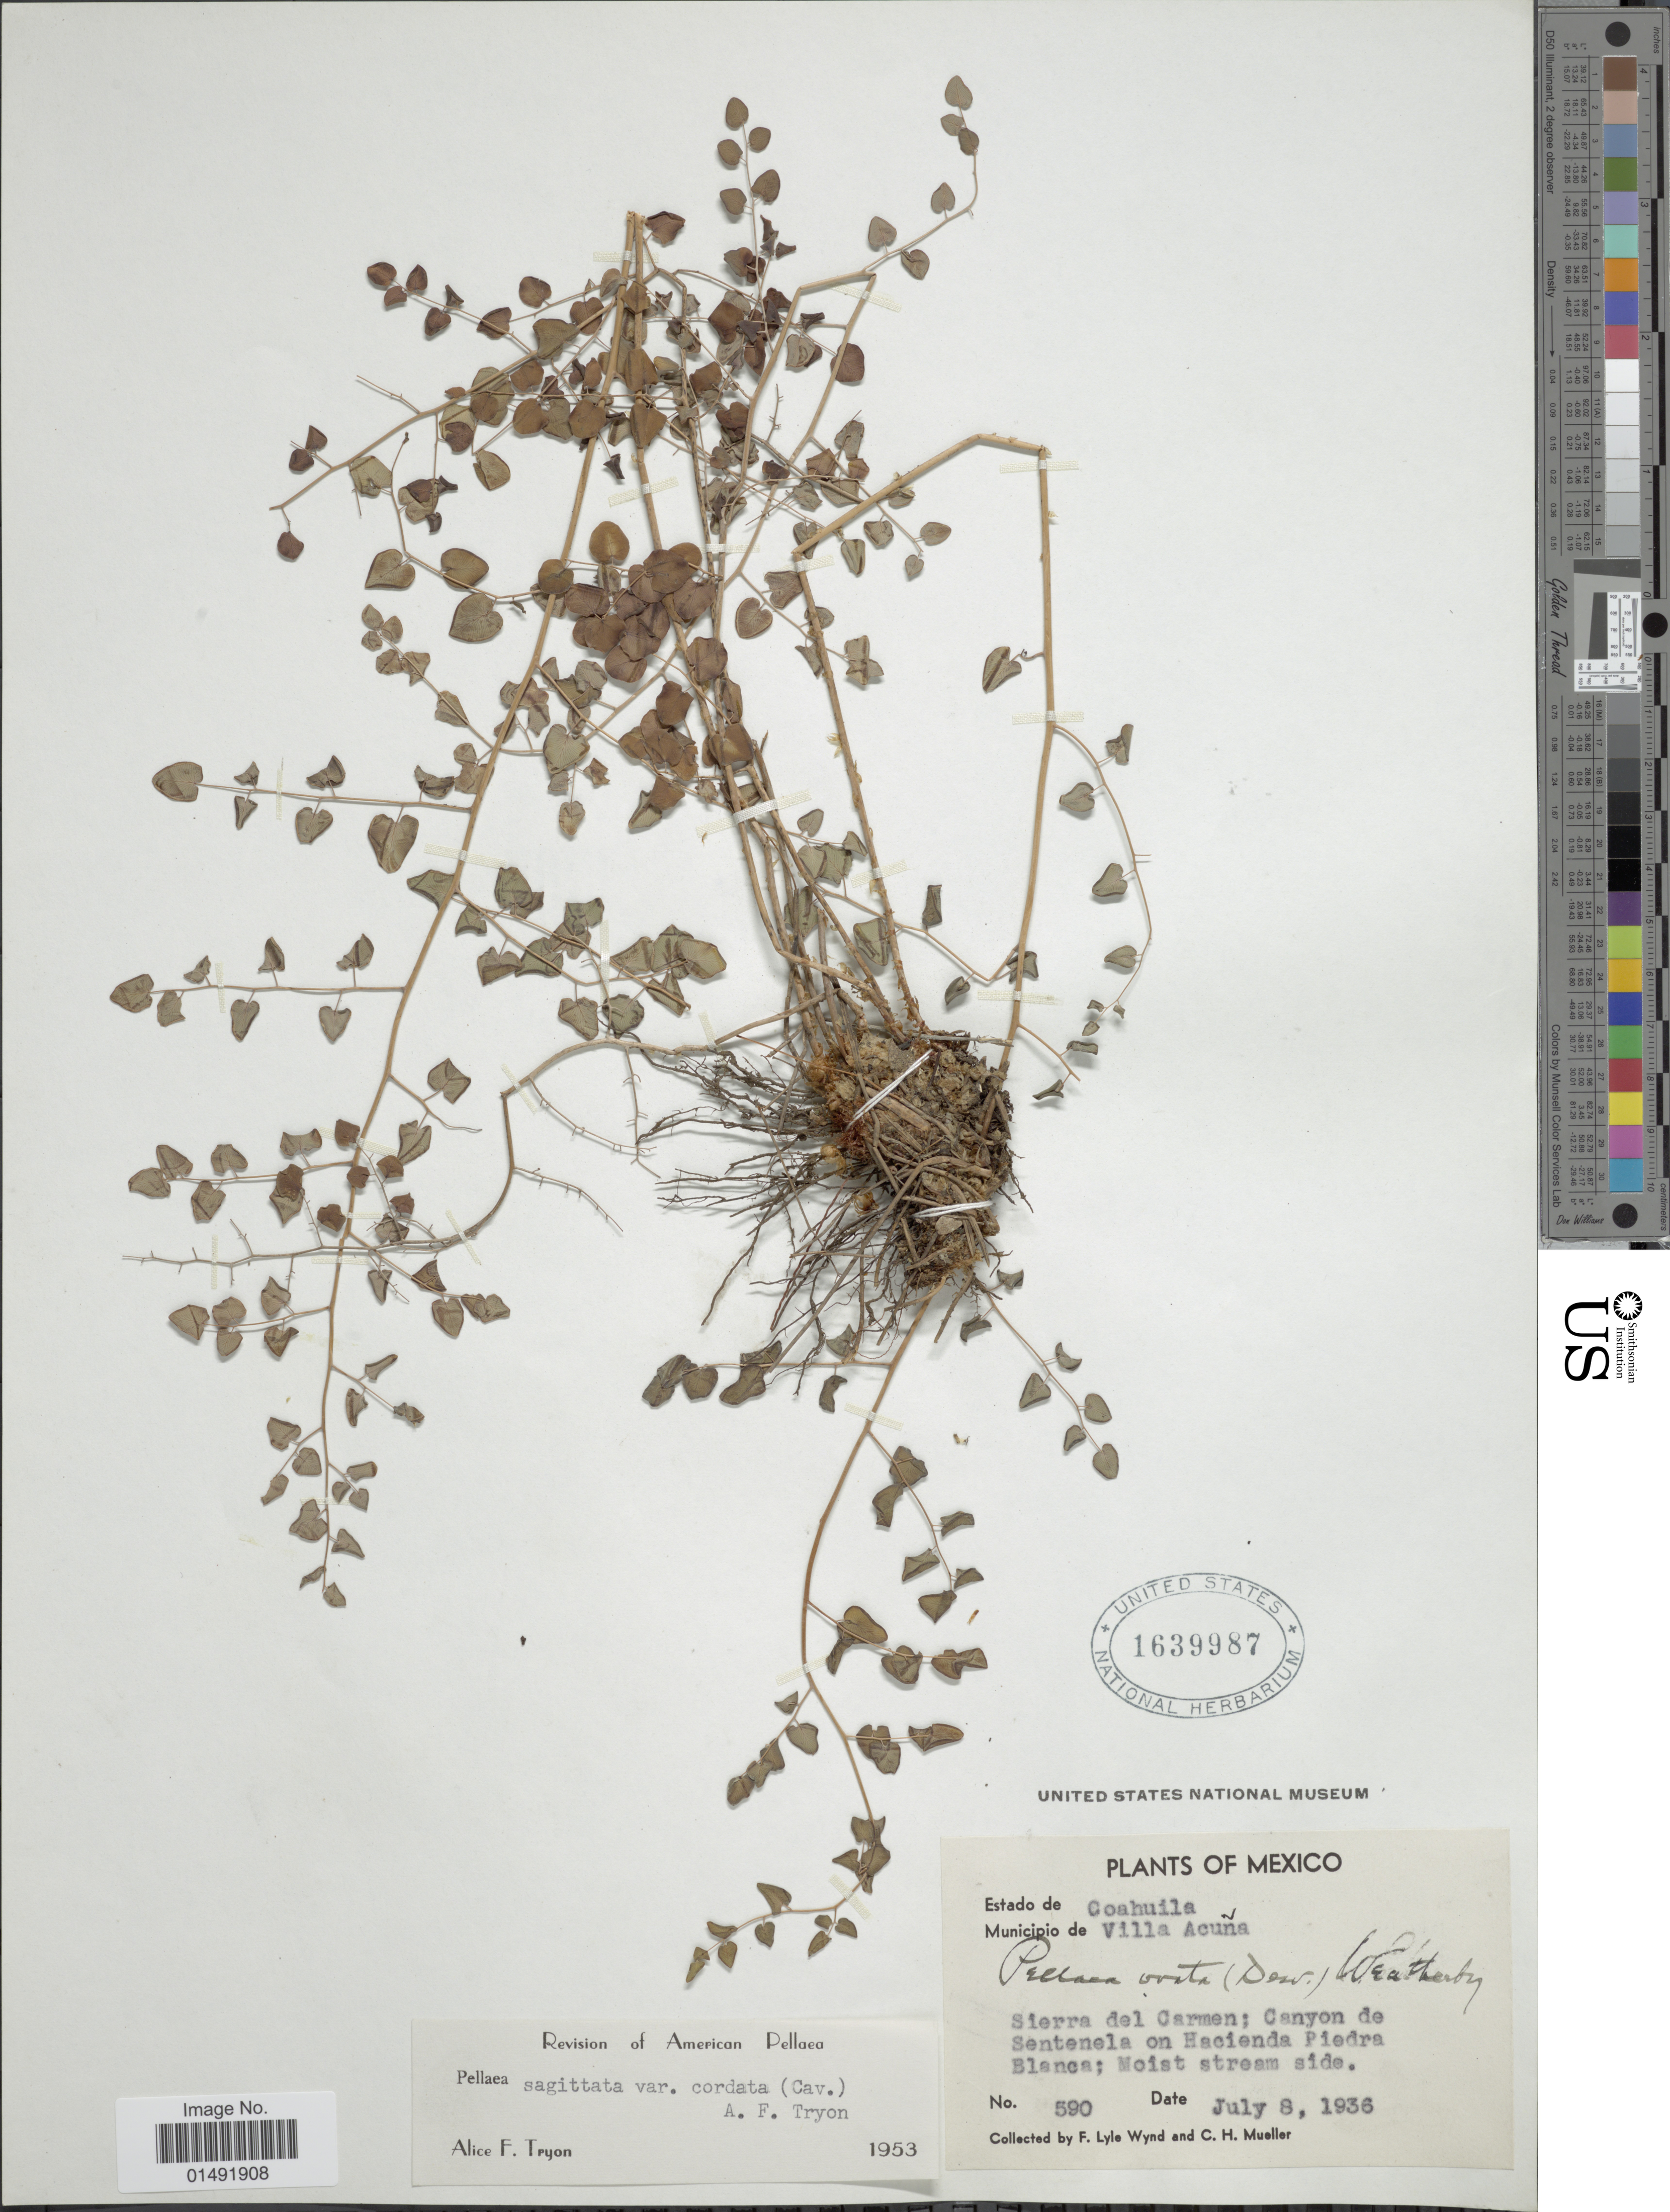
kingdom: Plantae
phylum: Tracheophyta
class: Polypodiopsida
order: Polypodiales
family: Pteridaceae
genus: Pellaea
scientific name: Pellaea cordifolia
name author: (Sessé) A.R. Sm.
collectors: F. L. Wynd & C. H. Mueller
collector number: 590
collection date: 1936-07-08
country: Mexico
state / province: Coahuila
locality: Municpio de Villa Acuña, Sierra del Carmen; Canyon de Sentenela on Hacienda Piedra Blanca. Moist stream side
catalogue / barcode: US 1639987